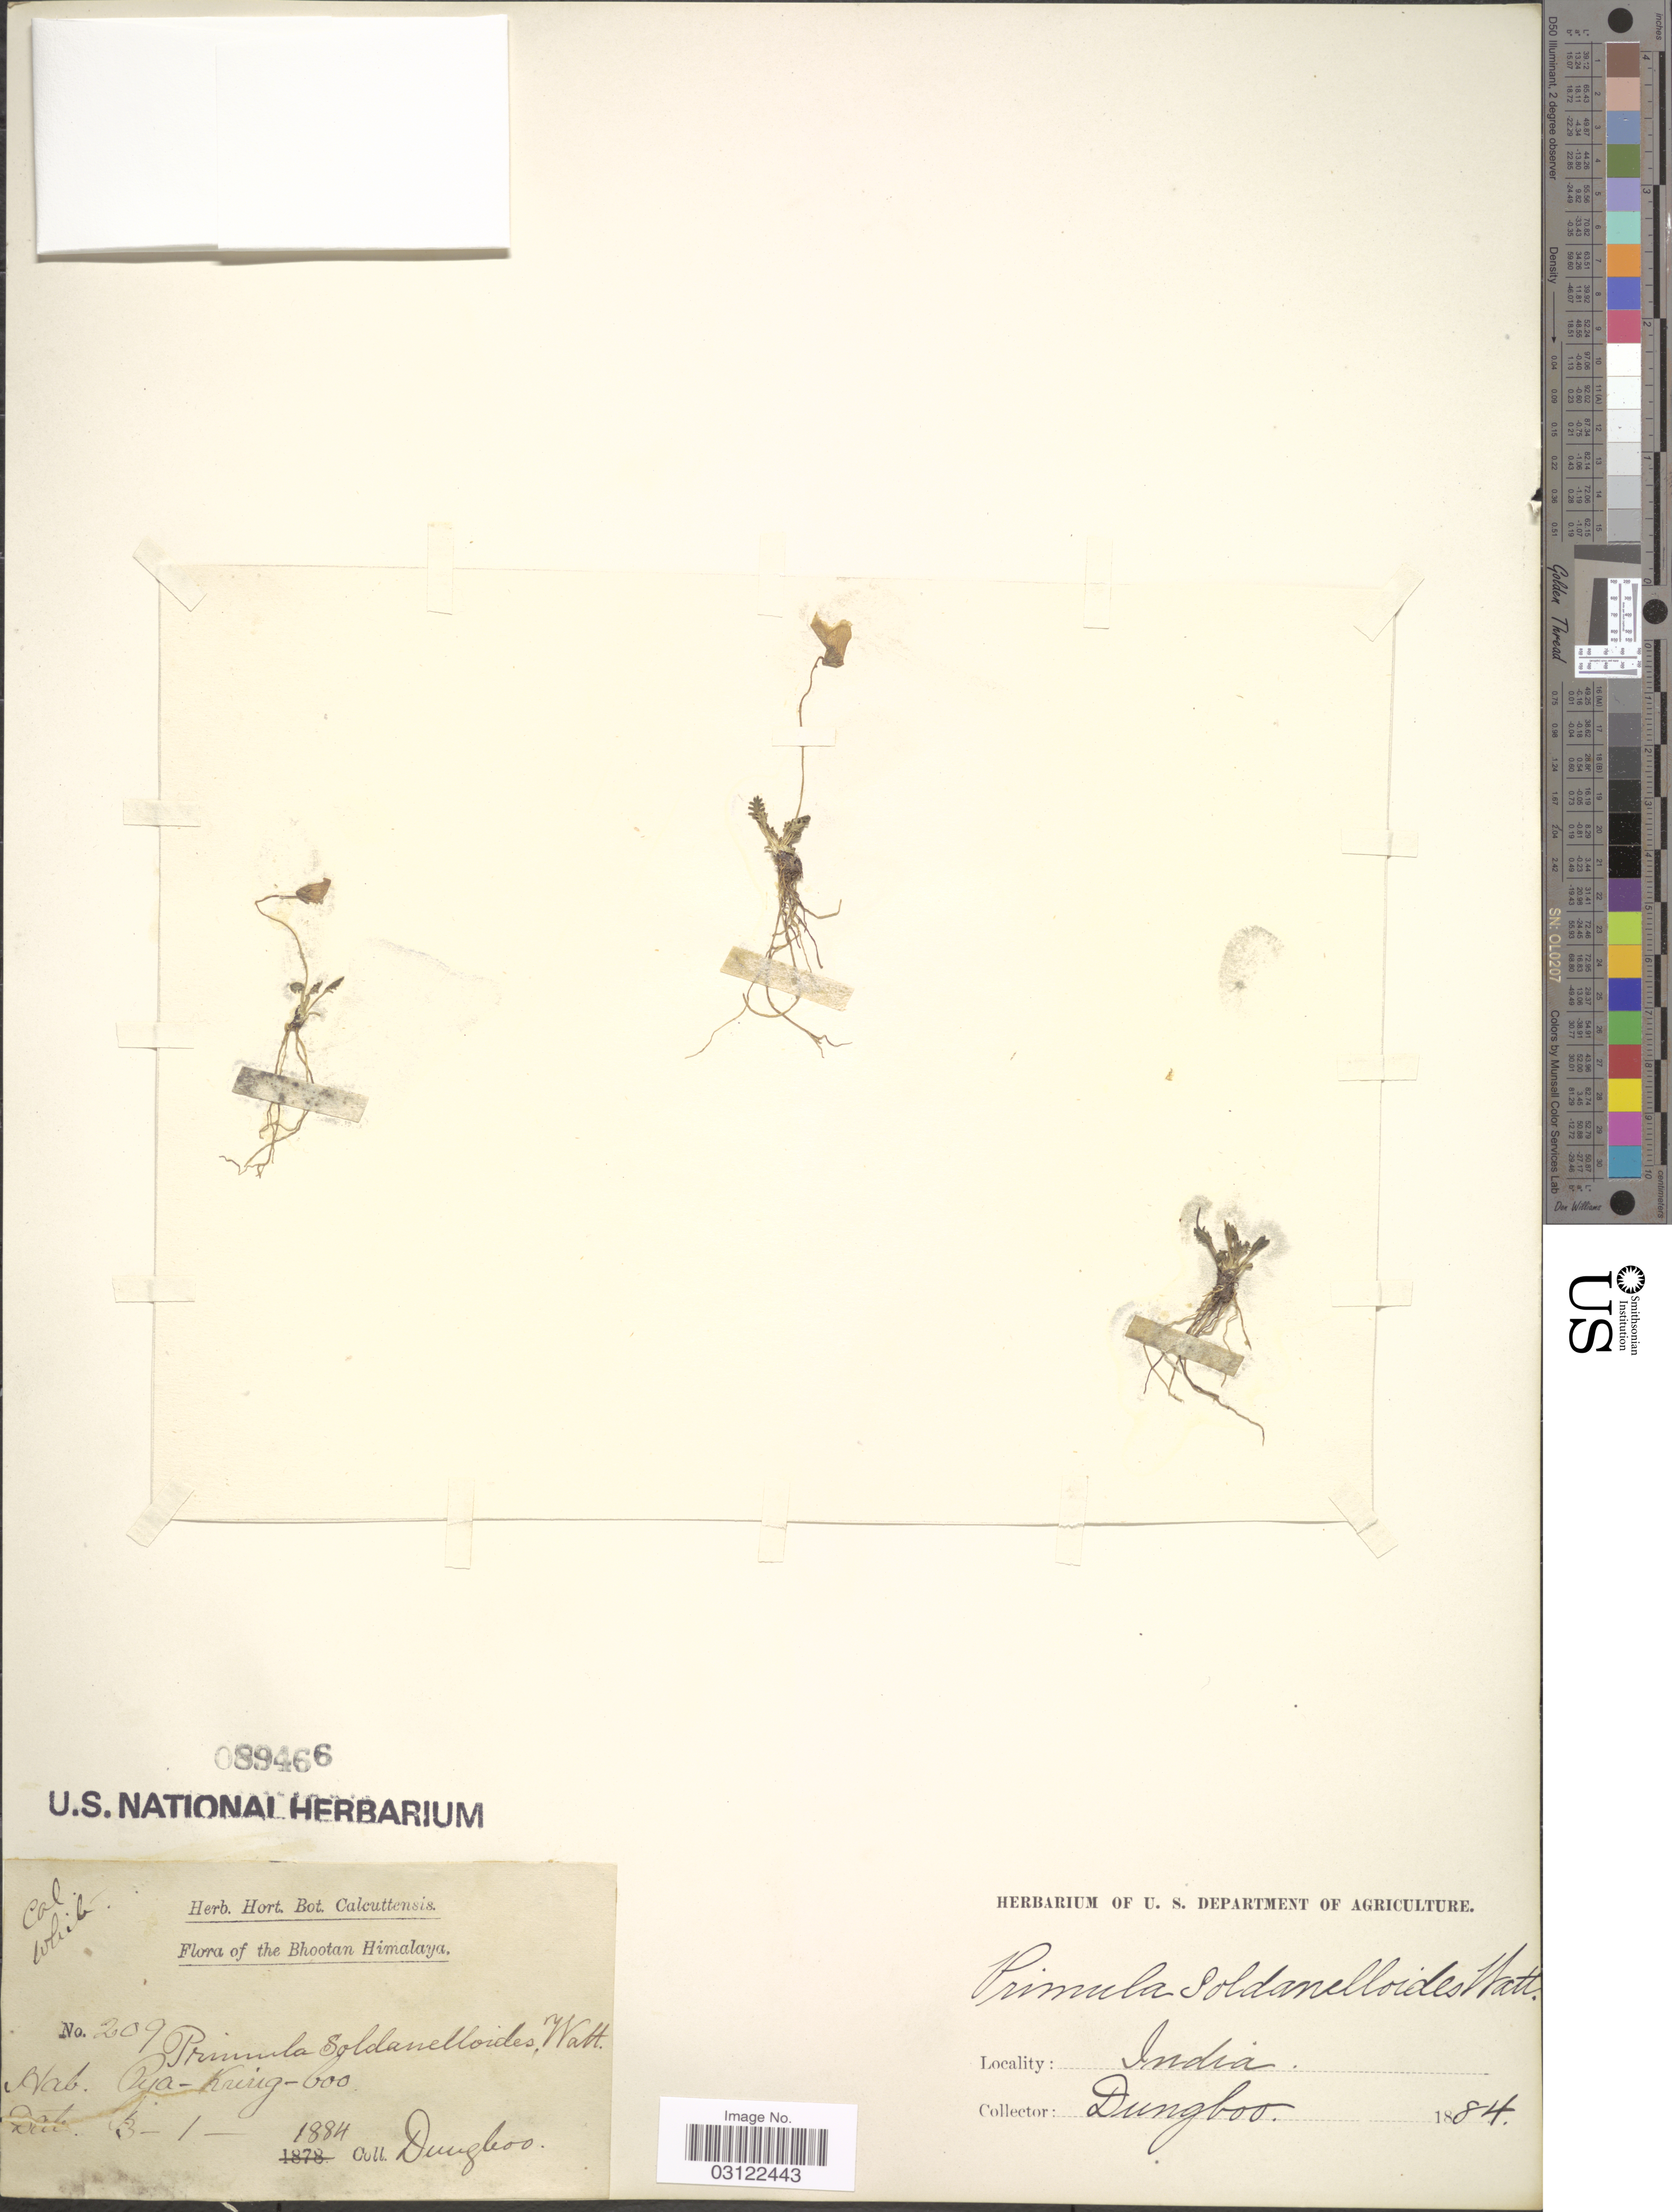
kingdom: Plantae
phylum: Tracheophyta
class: Magnoliopsida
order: Ericales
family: Primulaceae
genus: Primula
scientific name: Primula soldanelloides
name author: Watt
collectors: Dungboo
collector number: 209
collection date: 1884-01-03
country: Bhutan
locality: Bhootan Himalaya. Pya-Kring-boo.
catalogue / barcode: US 89466